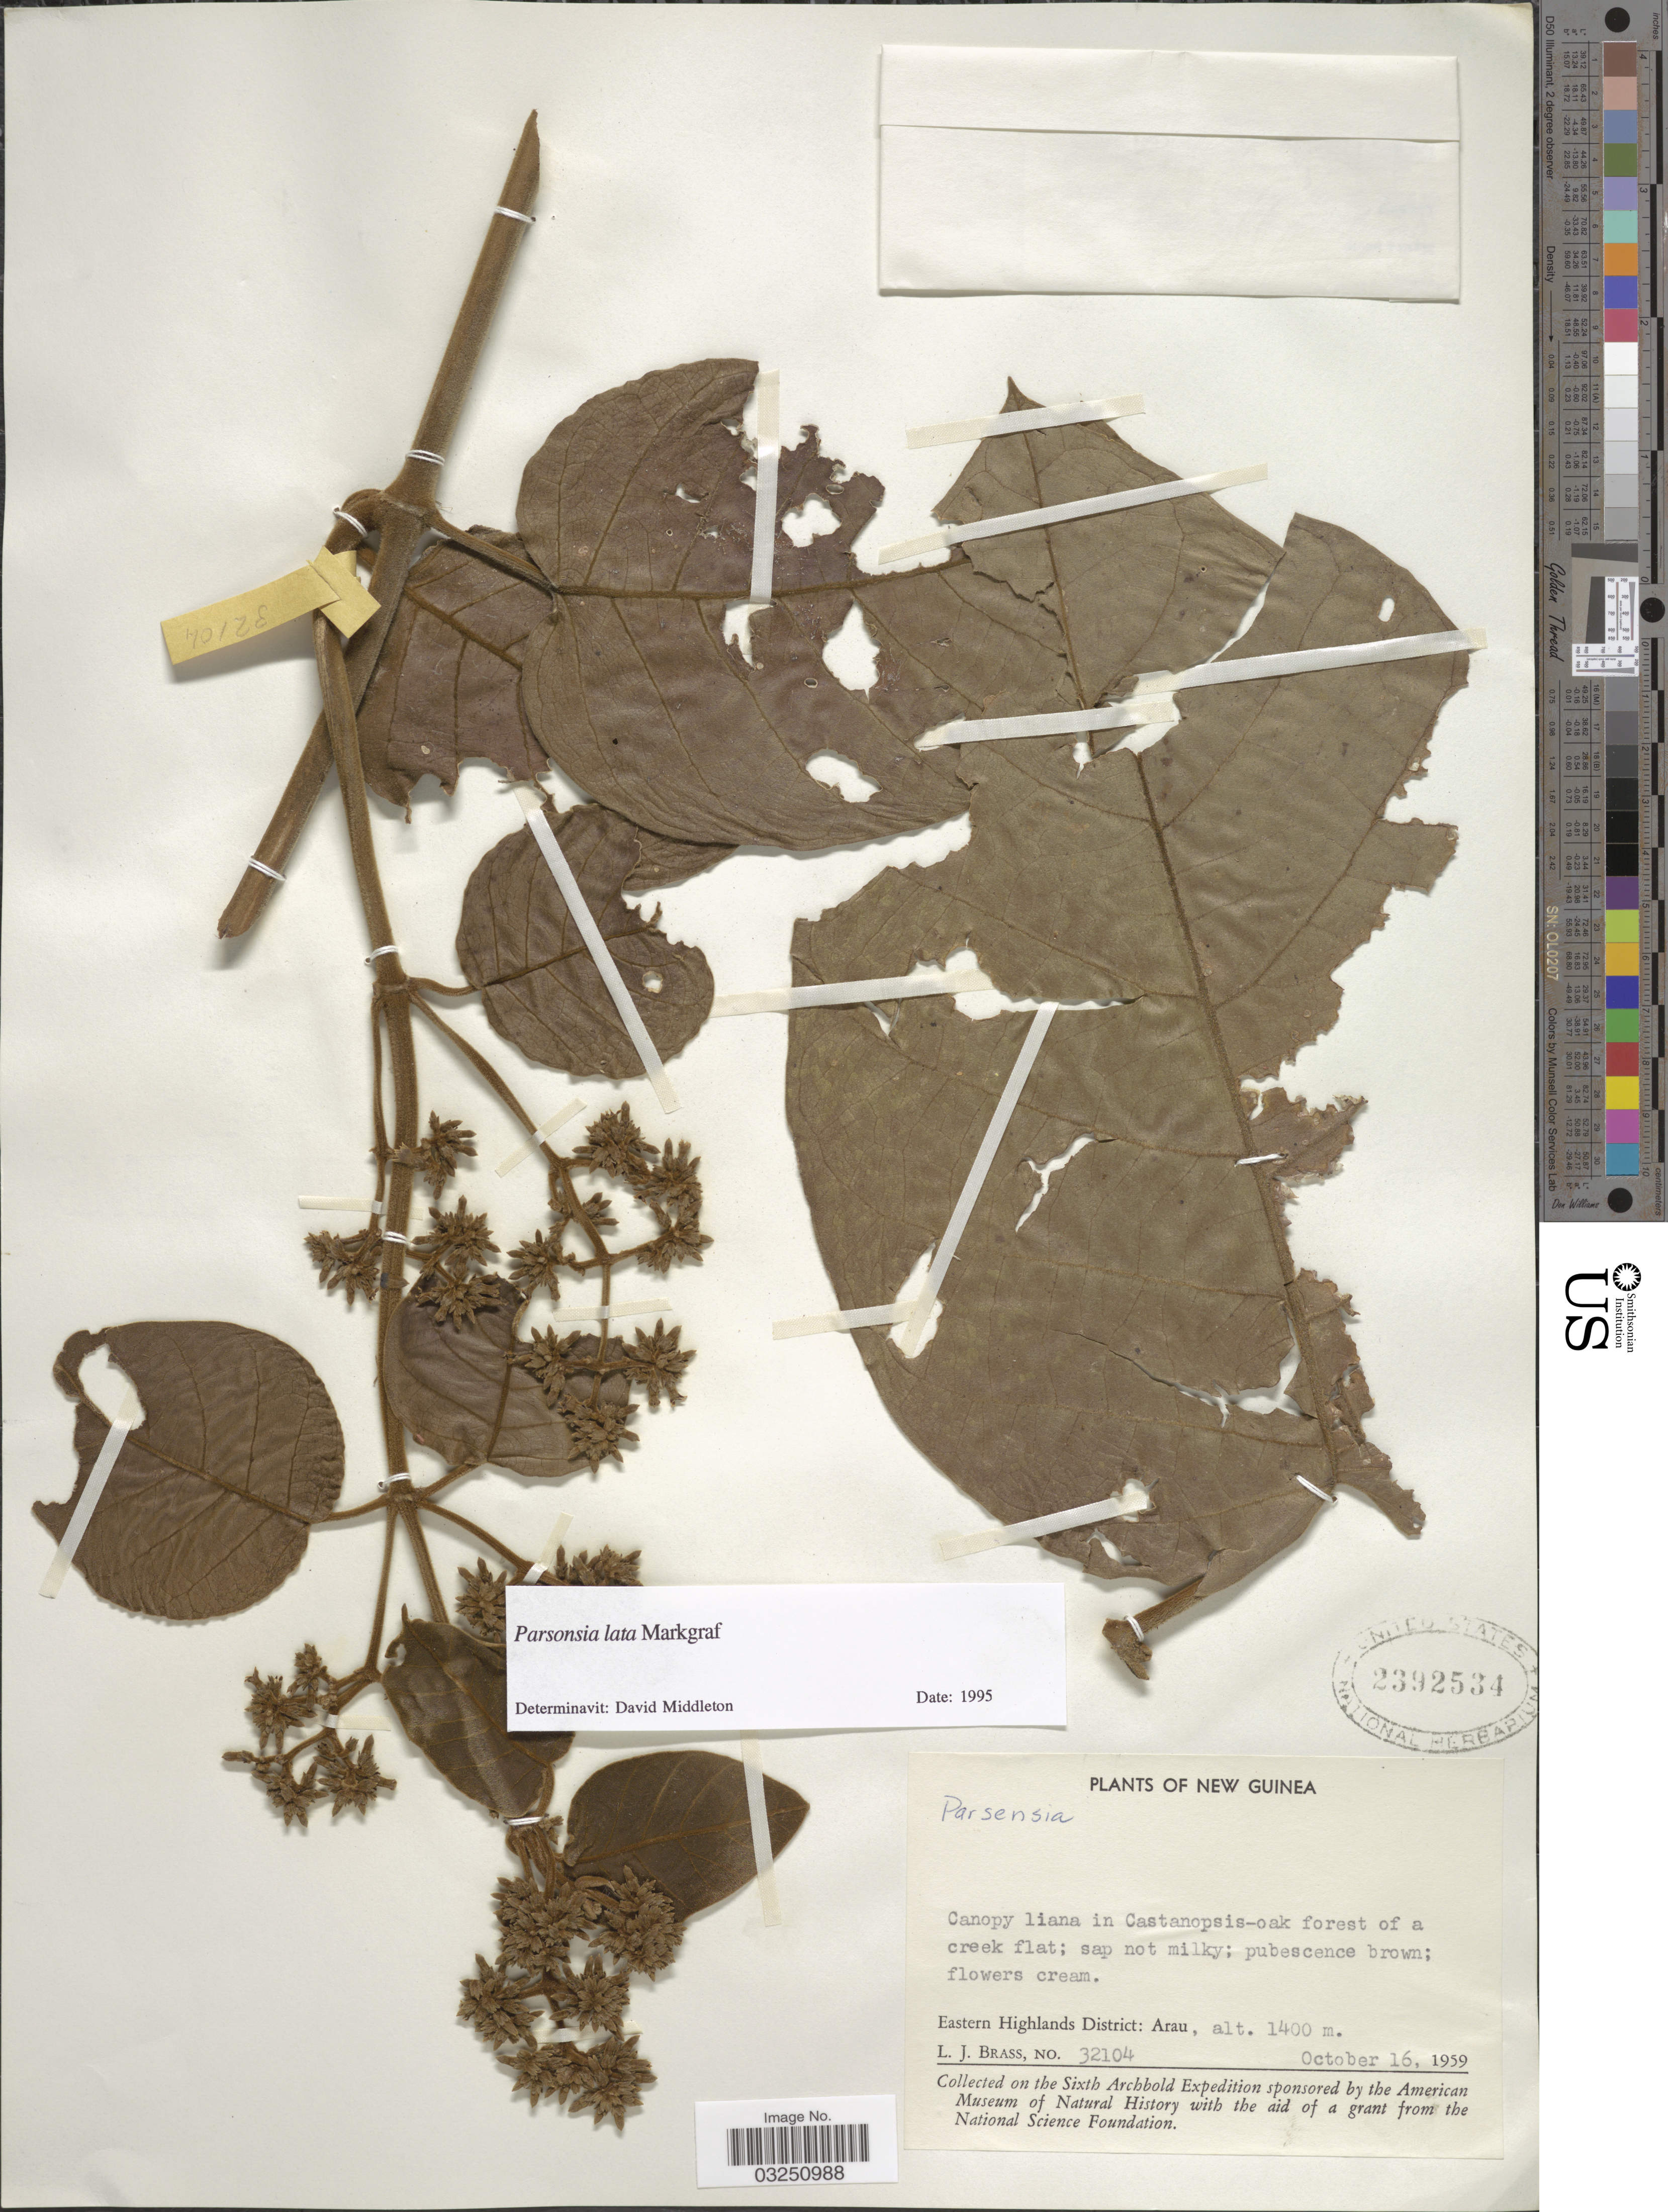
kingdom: Plantae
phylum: Tracheophyta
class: Magnoliopsida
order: Gentianales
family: Apocynaceae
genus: Parsonsia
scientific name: Parsonsia lata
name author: Markgr.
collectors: L. J. Brass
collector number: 32104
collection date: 1959-10-16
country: Papua New Guinea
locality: New Guinea. Eastern Highlands District: Arau.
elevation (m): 1400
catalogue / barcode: US 2392534